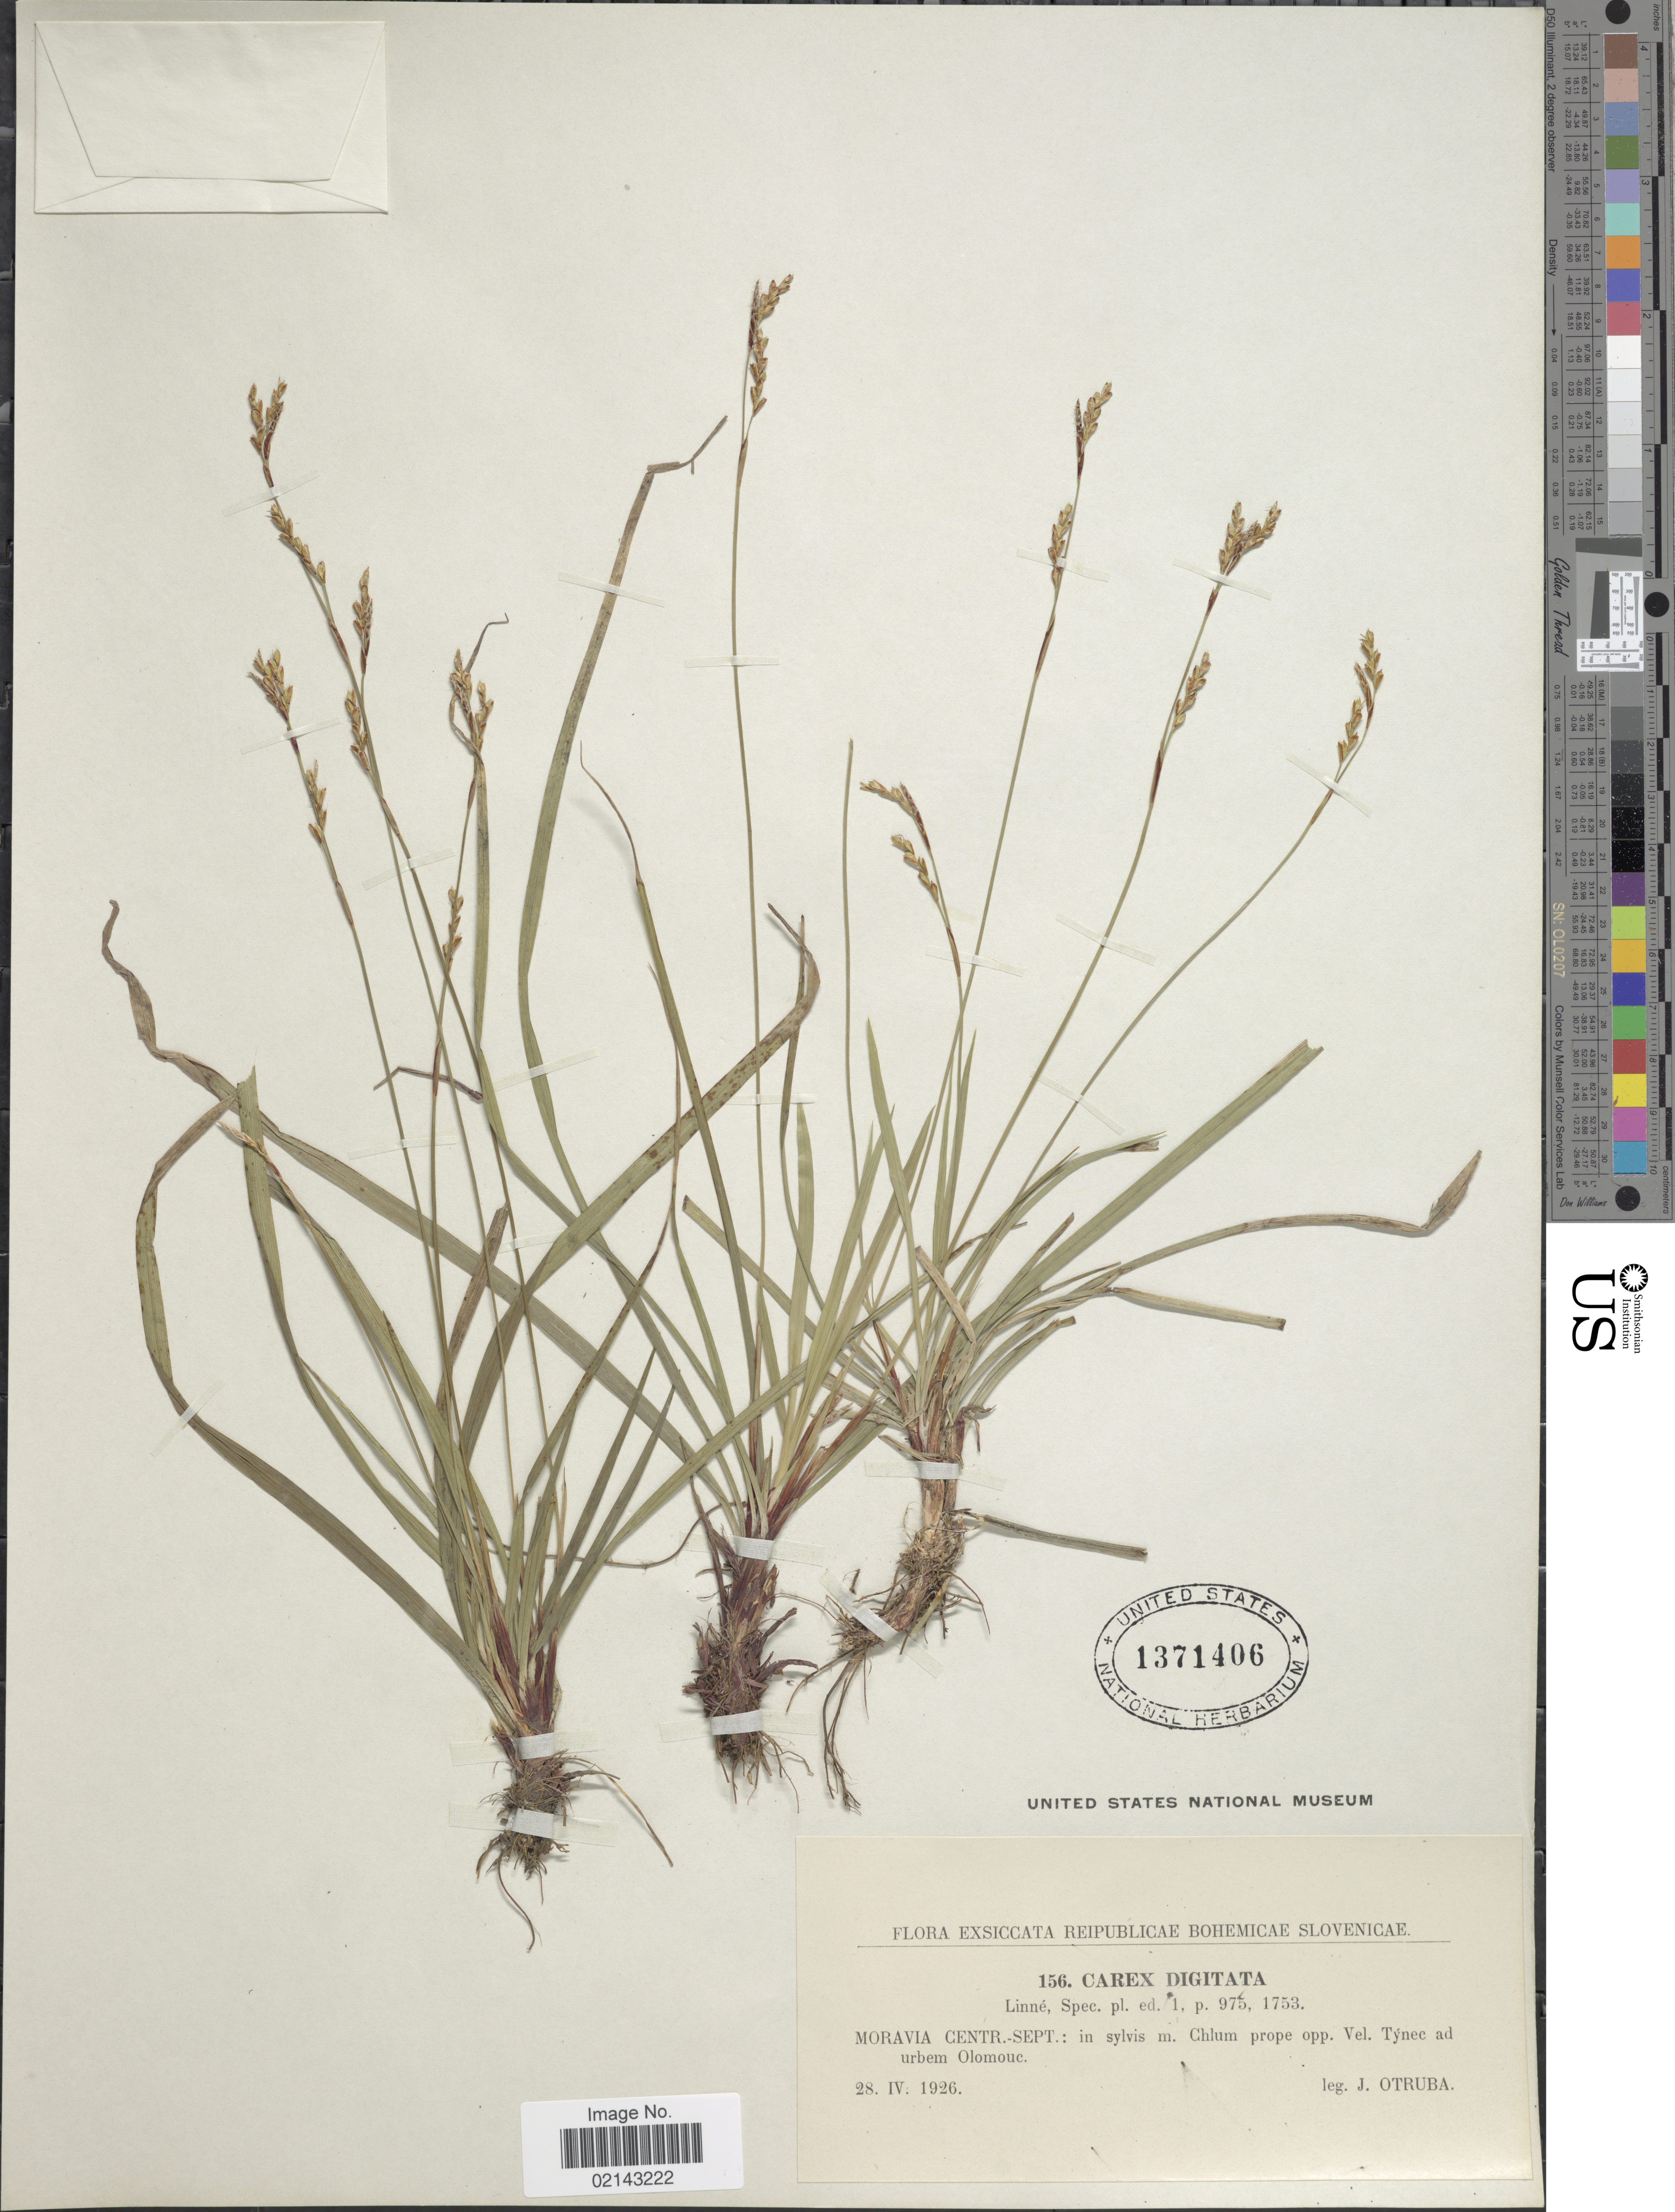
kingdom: Plantae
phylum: Tracheophyta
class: Liliopsida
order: Poales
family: Cyperaceae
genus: Carex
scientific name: Carex digitata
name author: L.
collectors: J. Otruba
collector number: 156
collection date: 1926-04-28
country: Czechia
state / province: Olomouc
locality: Moravia Cent-Sept.: in sylvis m. Chlum prope opp Vel Týnec ad urbem Olomouc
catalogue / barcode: US 1371406